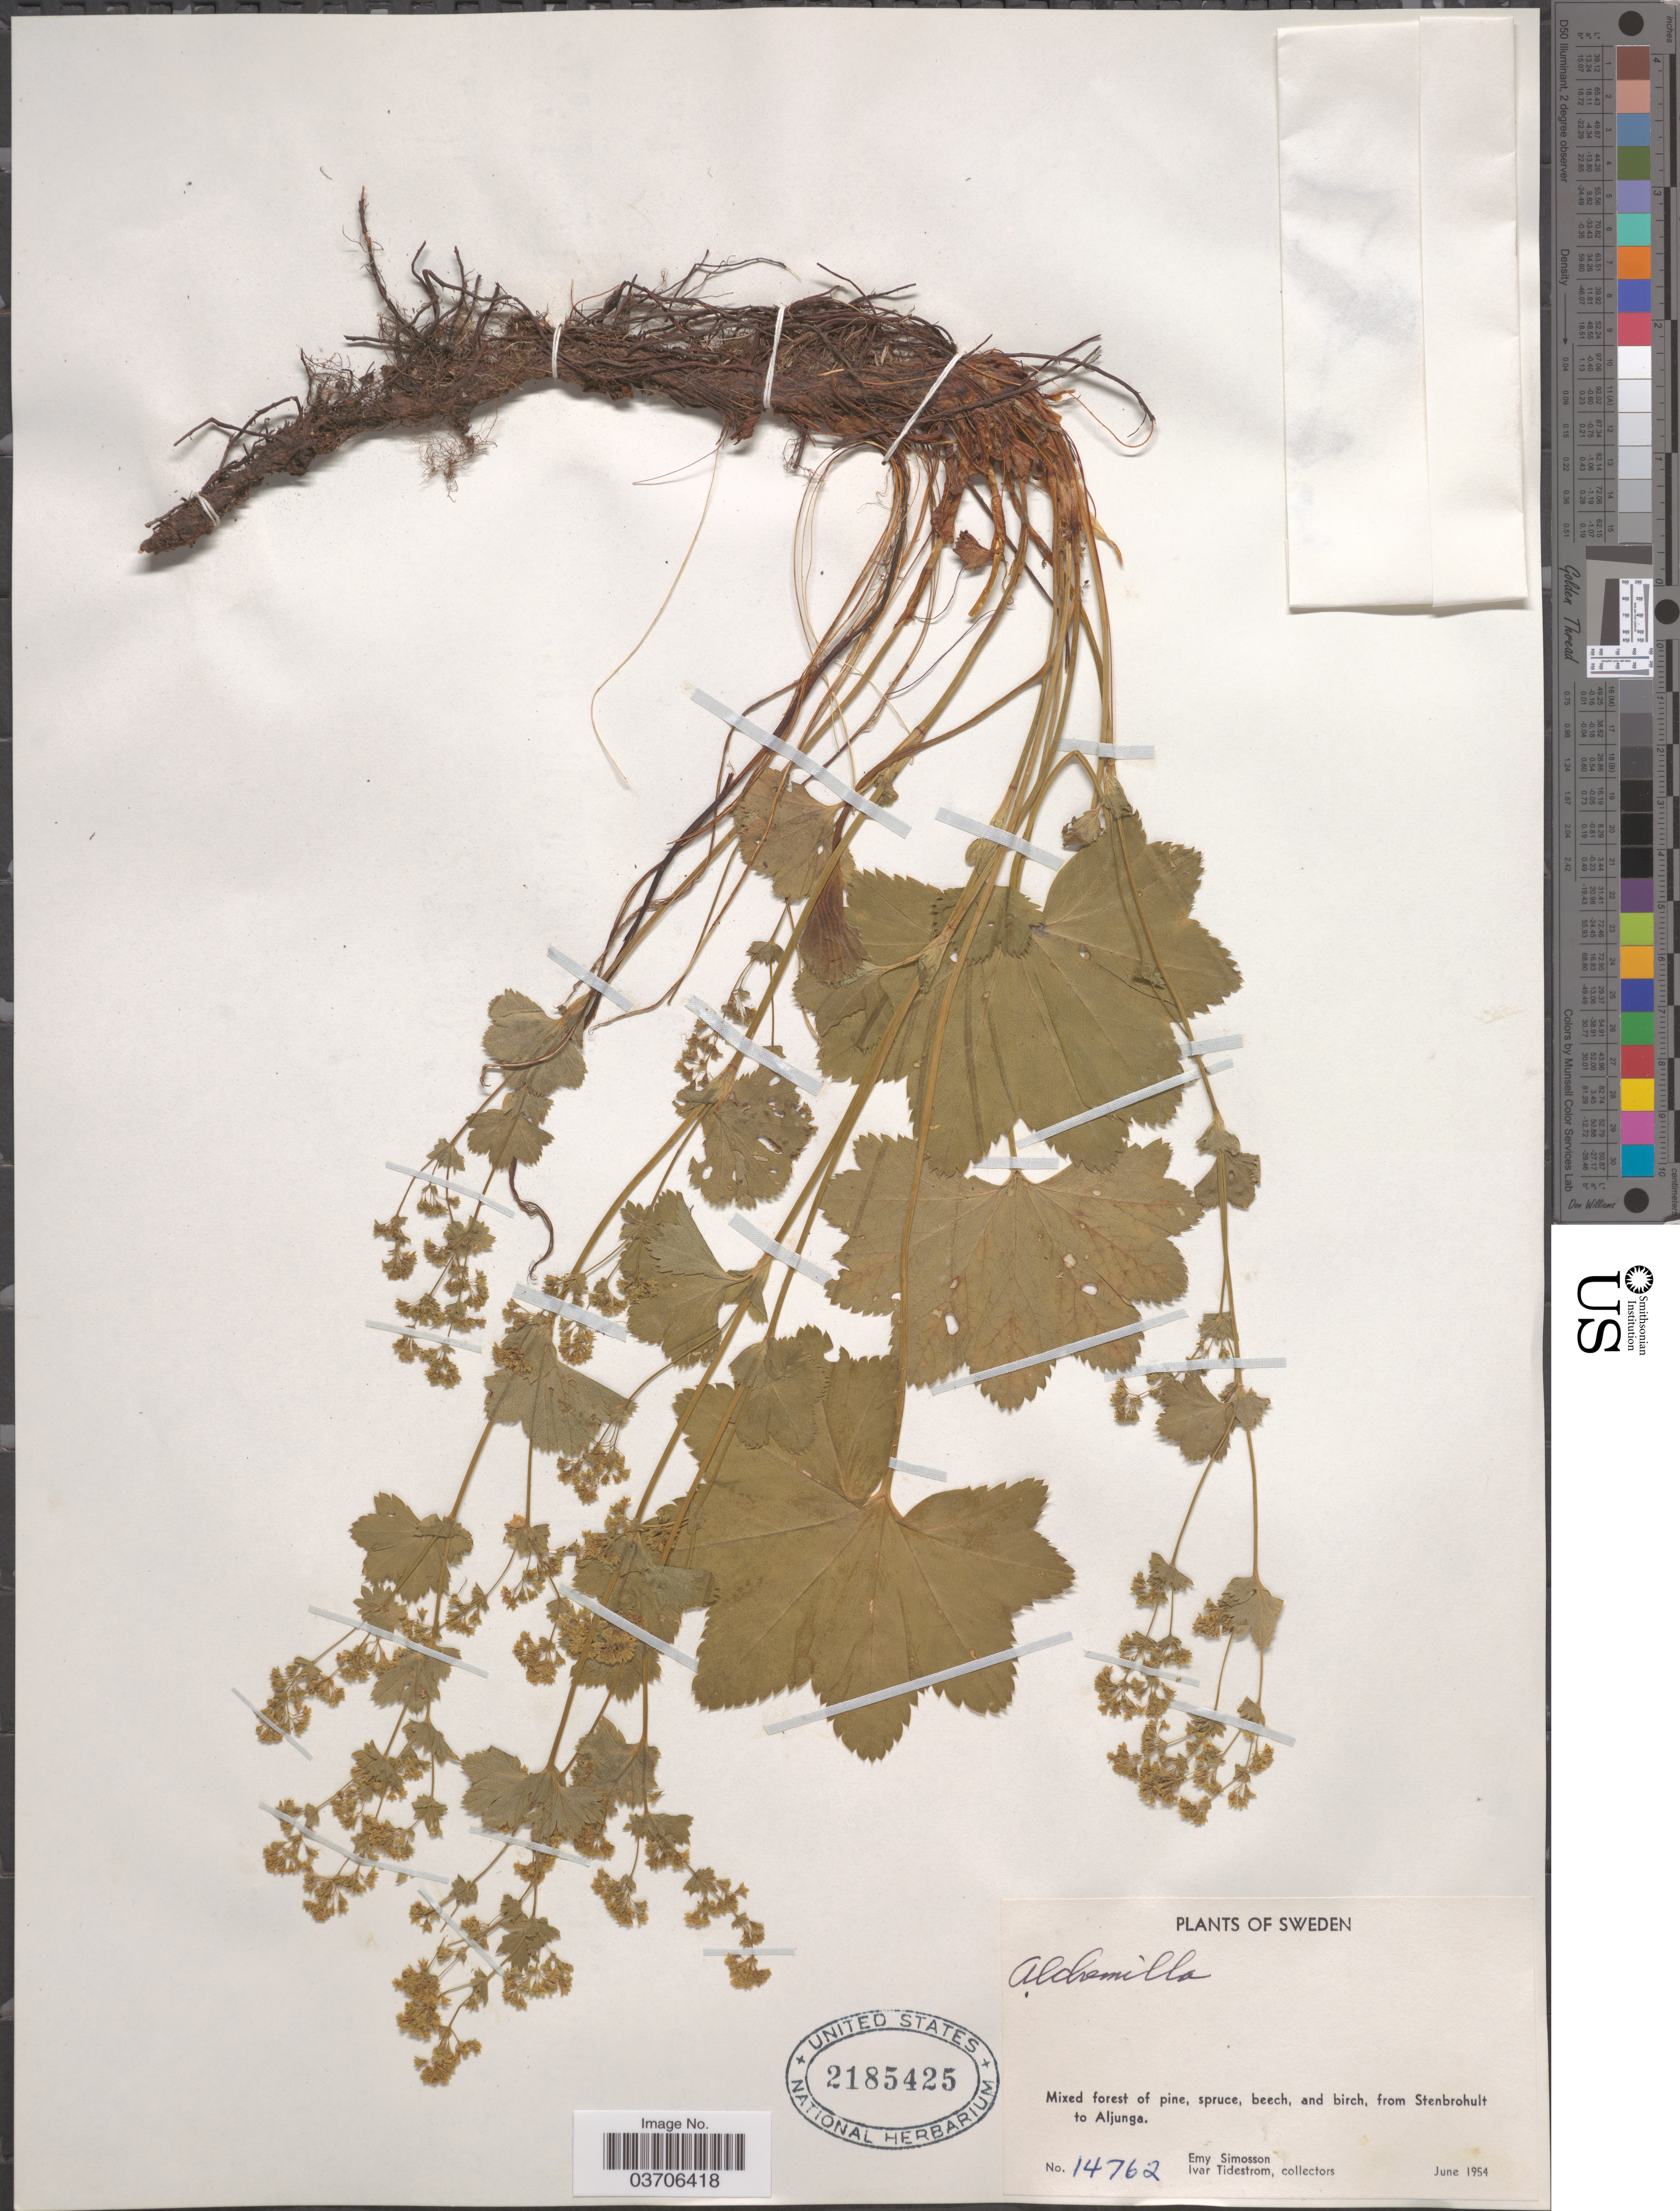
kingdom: Plantae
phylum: Tracheophyta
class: Magnoliopsida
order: Rosales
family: Rosaceae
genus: Alchemilla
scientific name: Alchemilla sp.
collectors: E. Simosson & I. F. Tidestrom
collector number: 14762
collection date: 1954-06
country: Sweden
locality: Mixed forest of pine, spruce, beech, and birch, from Stenbrohult to Aljunga.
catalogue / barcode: US 2185425